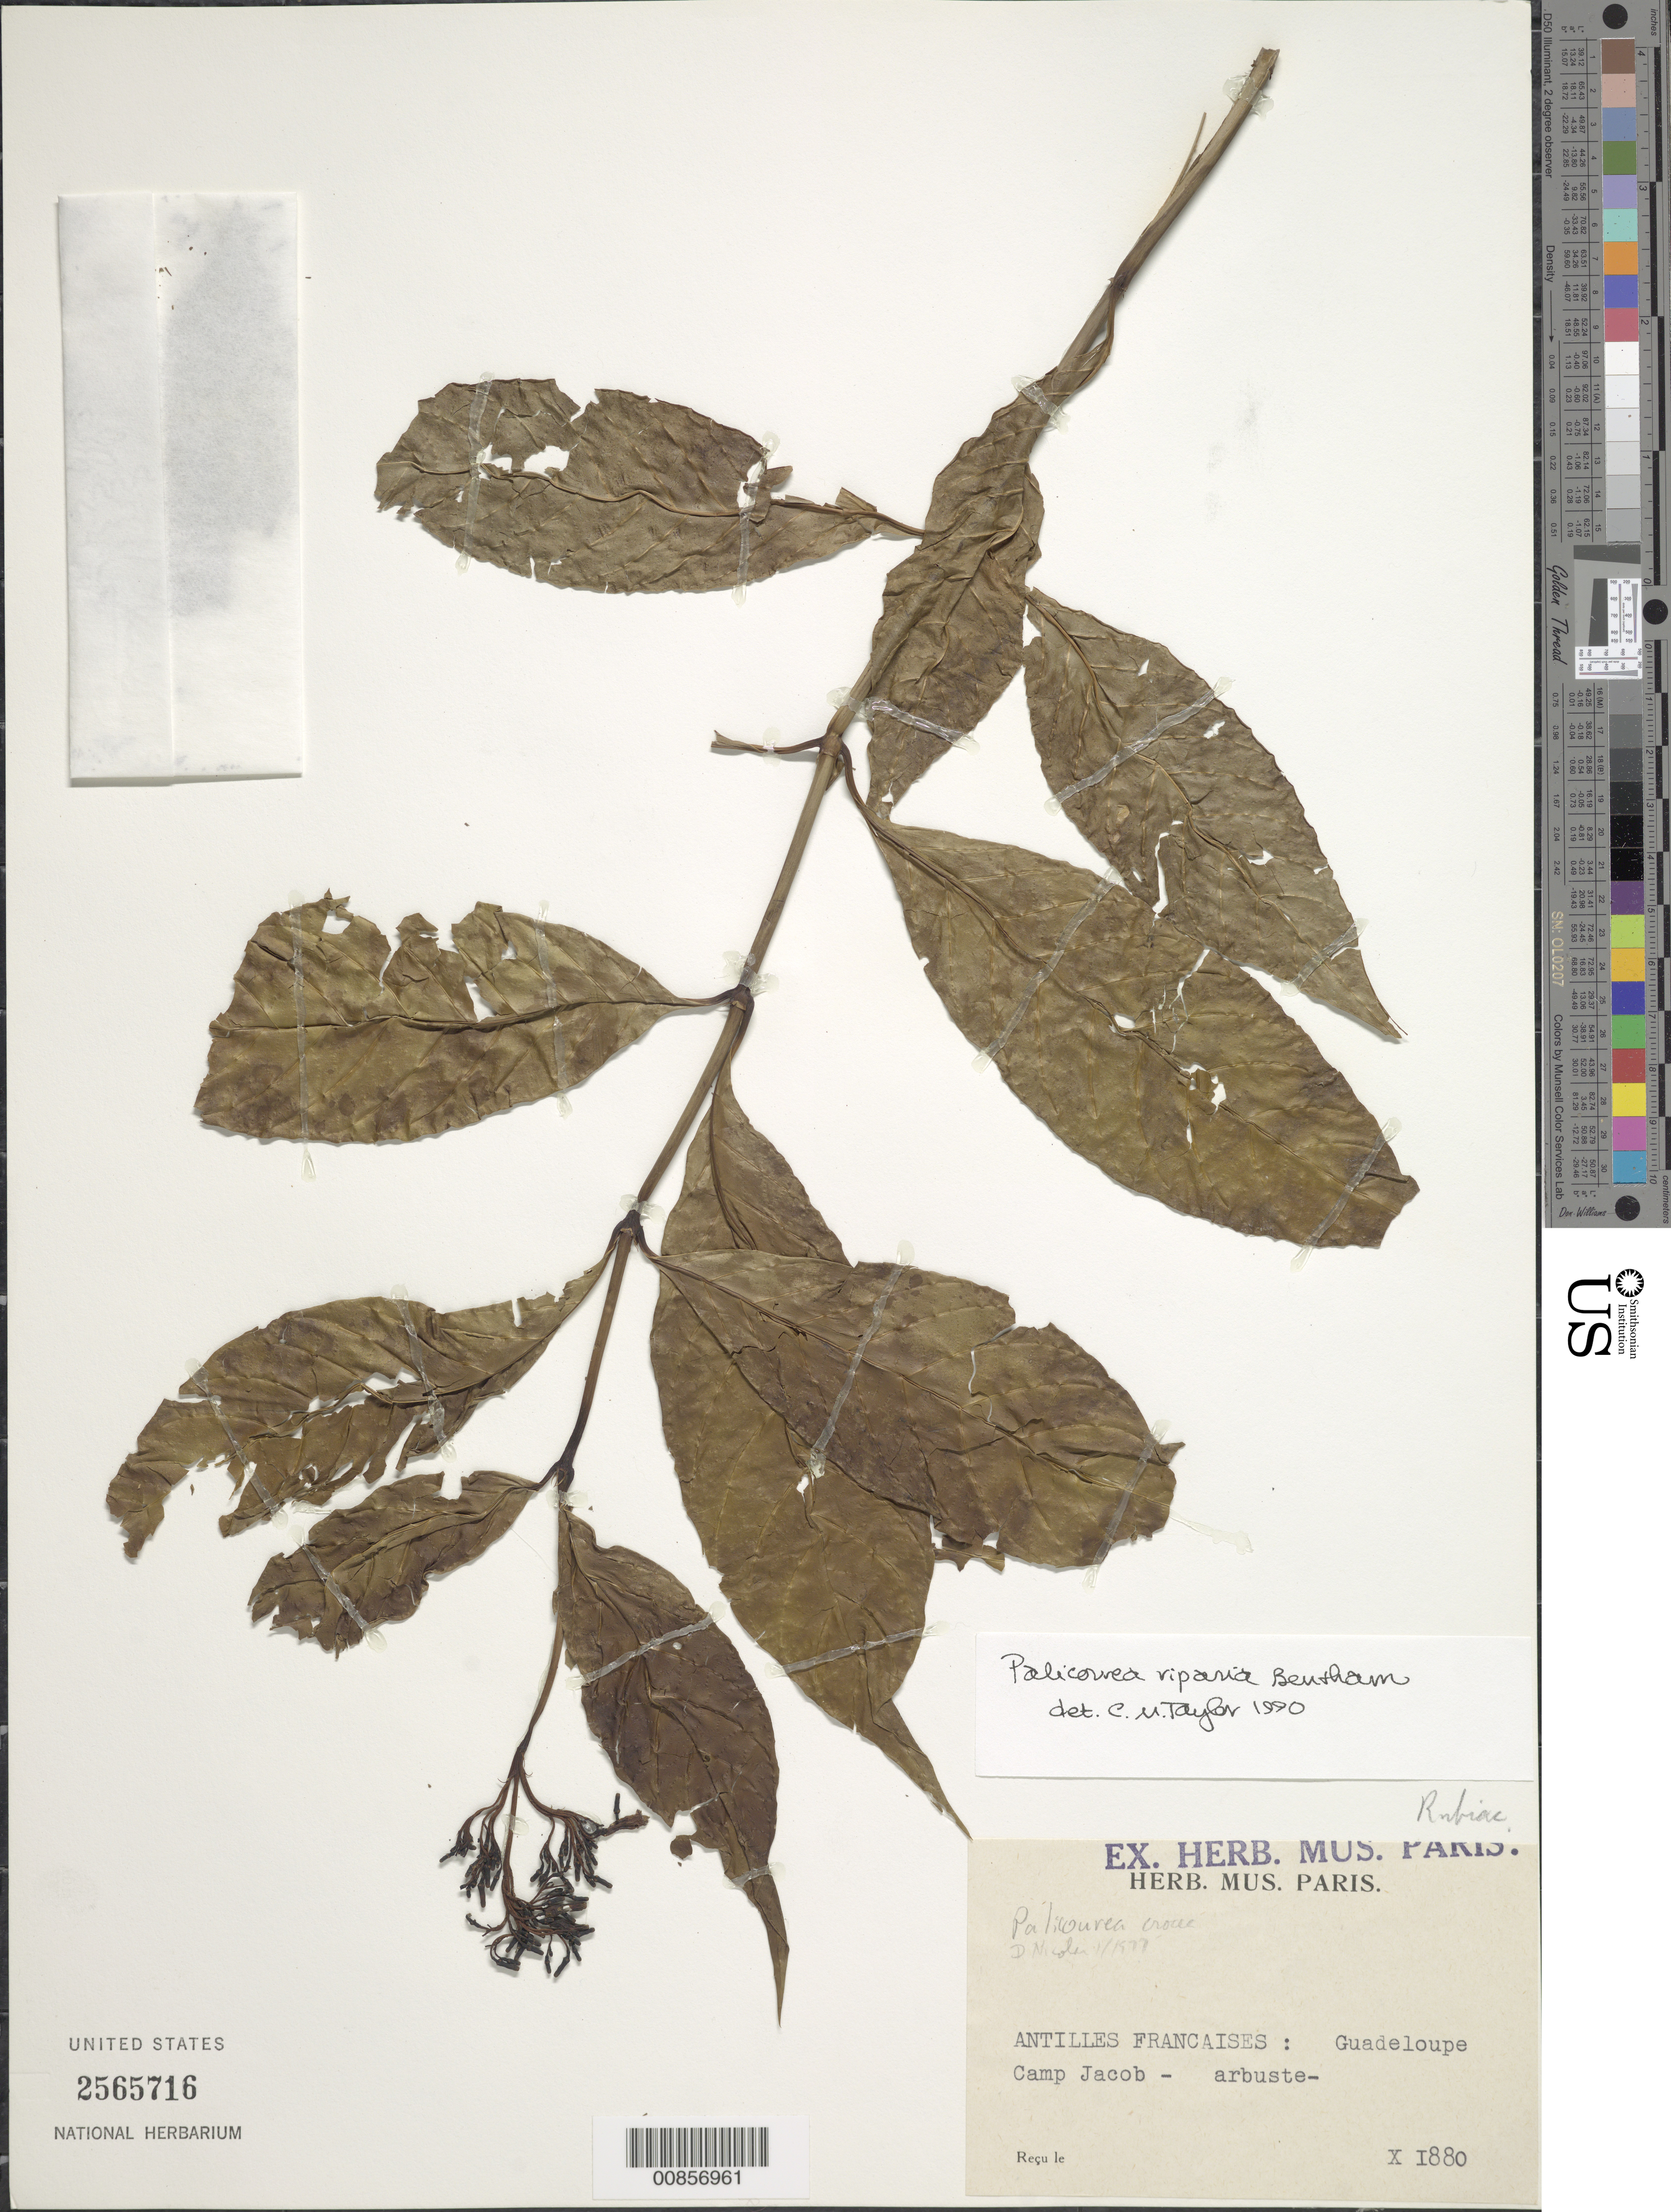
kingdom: Plantae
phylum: Tracheophyta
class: Magnoliopsida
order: Gentianales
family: Rubiaceae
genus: Palicourea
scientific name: Palicourea riparia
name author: Benth.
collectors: ex herb. Mus. Paris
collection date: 1880-10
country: Guadeloupe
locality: Antilles Francaises: Camp Jacob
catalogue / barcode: US 2565716